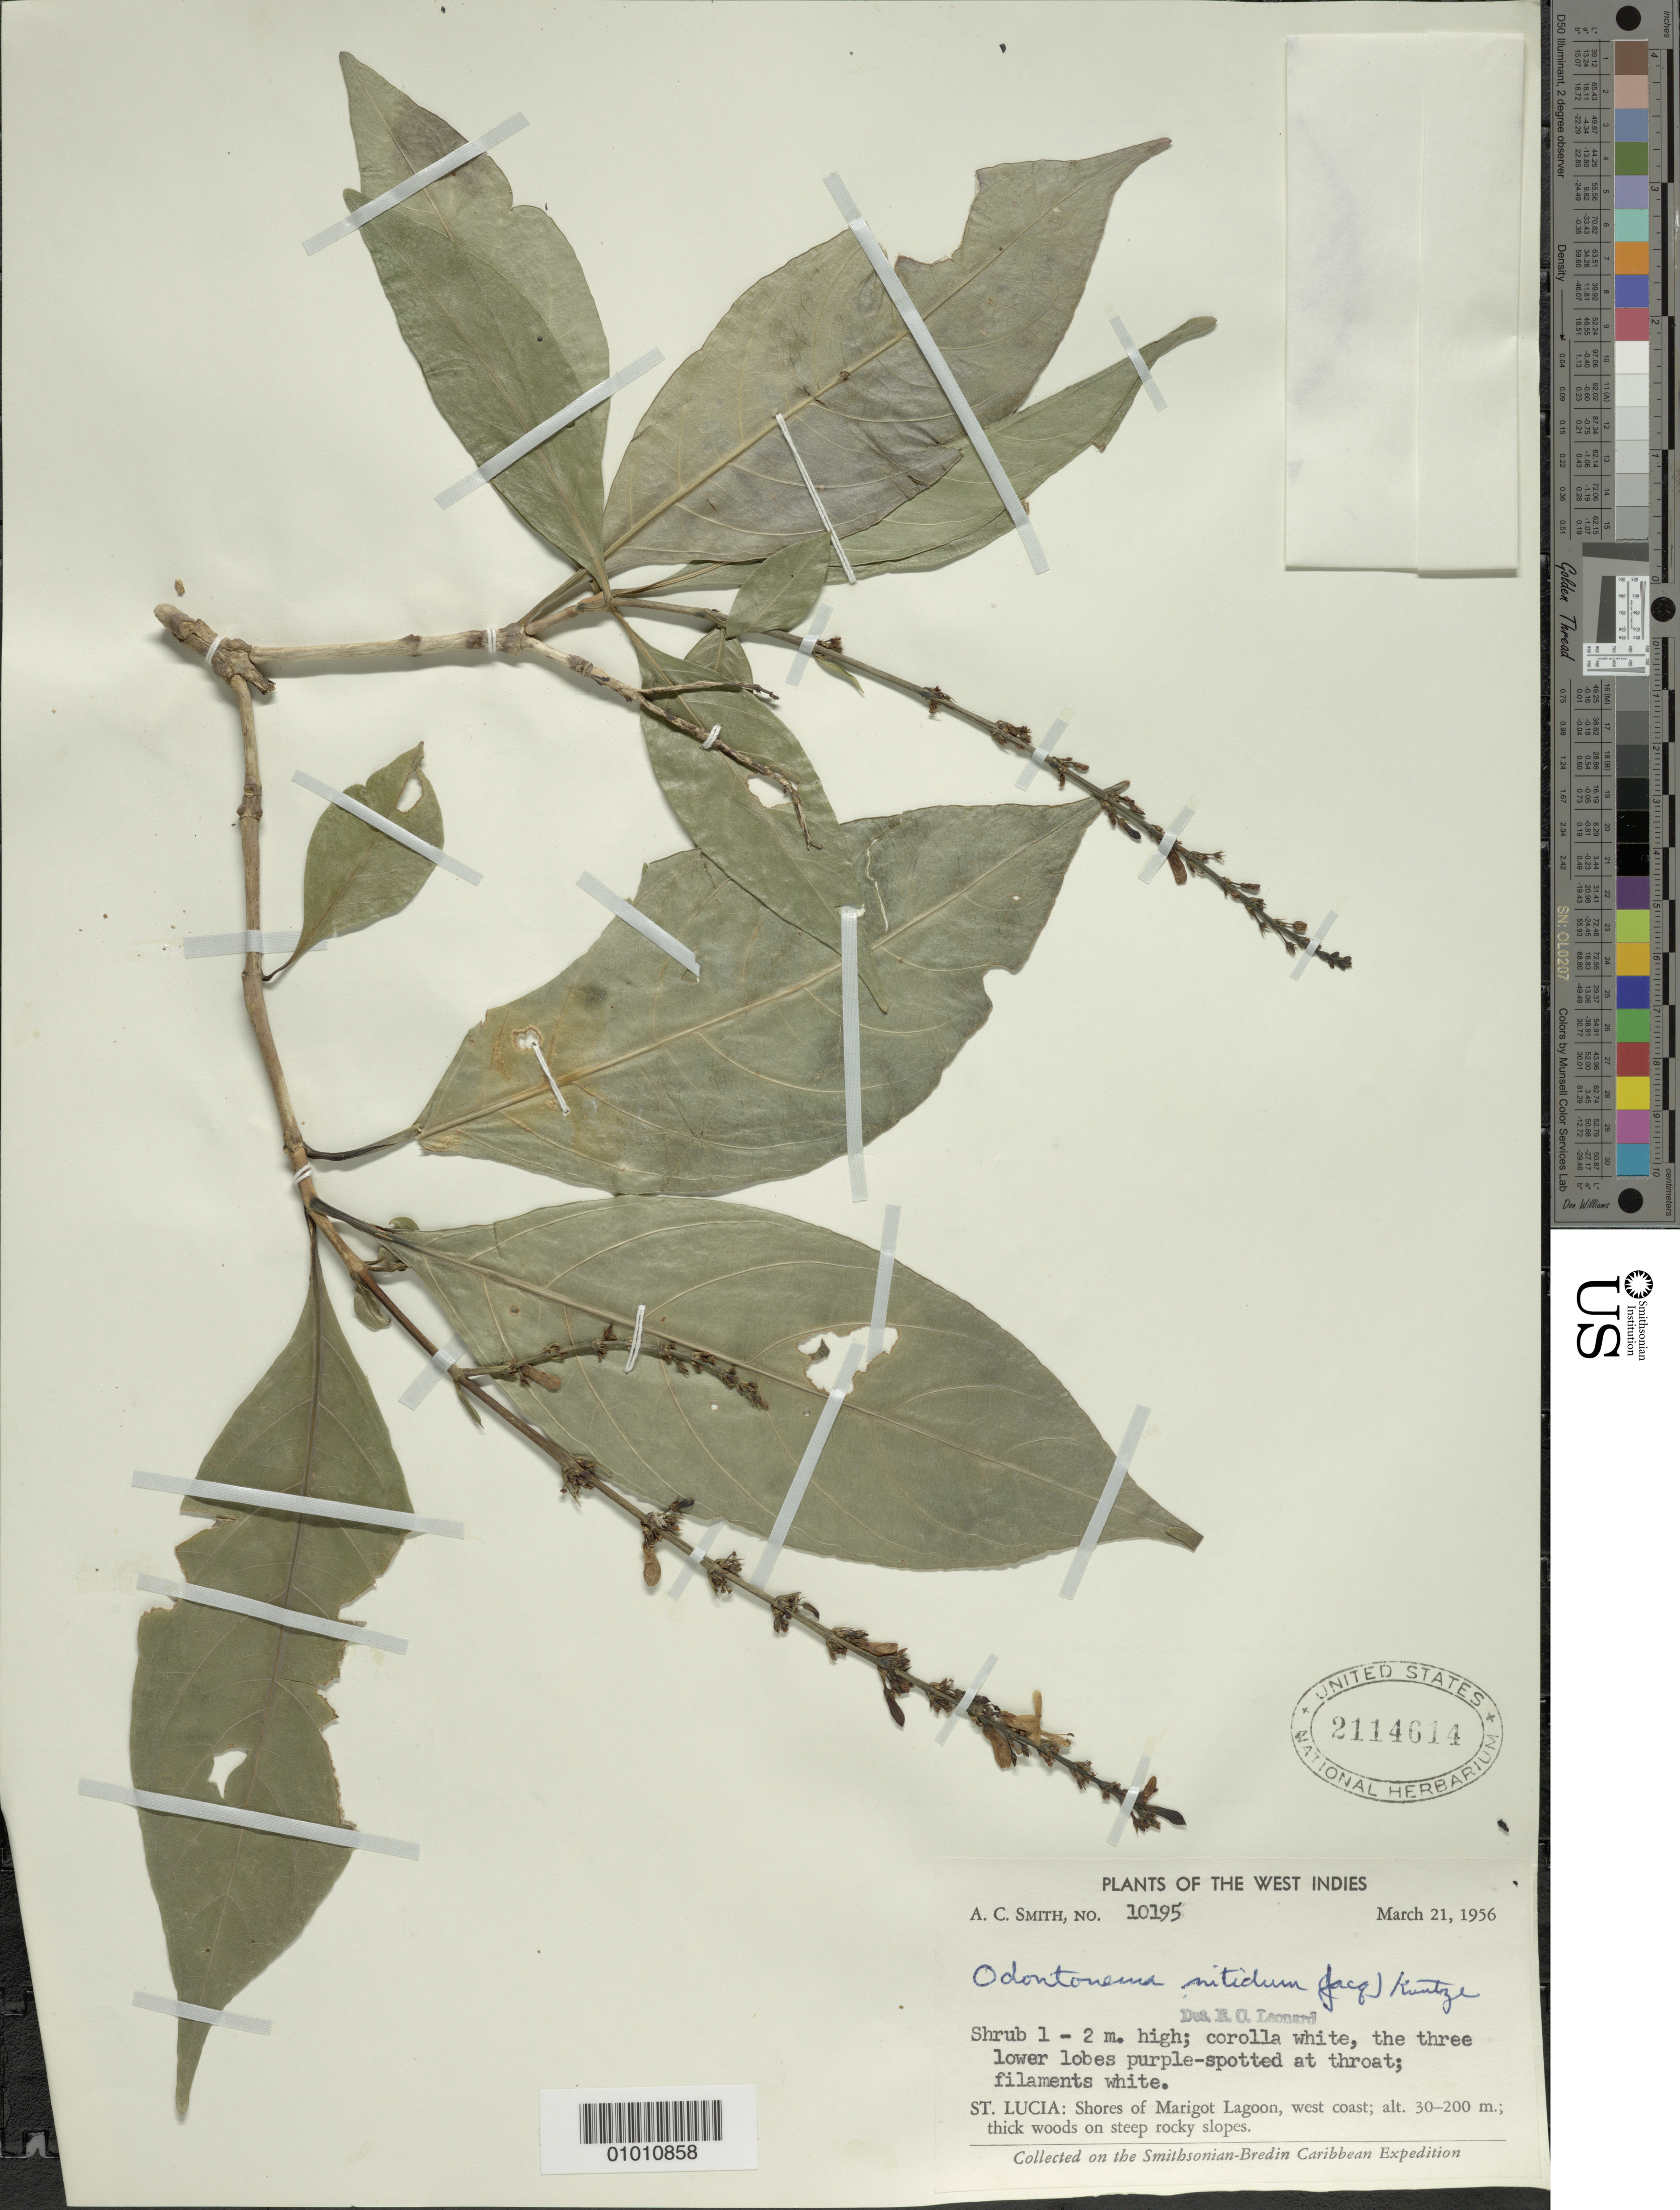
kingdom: Plantae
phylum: Tracheophyta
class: Magnoliopsida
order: Lamiales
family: Acanthaceae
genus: Odontonema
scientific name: Odontonema nitidum var. album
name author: (Stehlé) V.M. Baum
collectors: A. C. Smith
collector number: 10195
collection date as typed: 21 Mar 1956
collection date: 1956-03-21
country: St. Lucia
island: St. Lucia I.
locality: Shores of Marigot Lagoon, west coast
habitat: Thick woods on steep rocky slopes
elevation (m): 30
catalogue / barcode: US 2114614